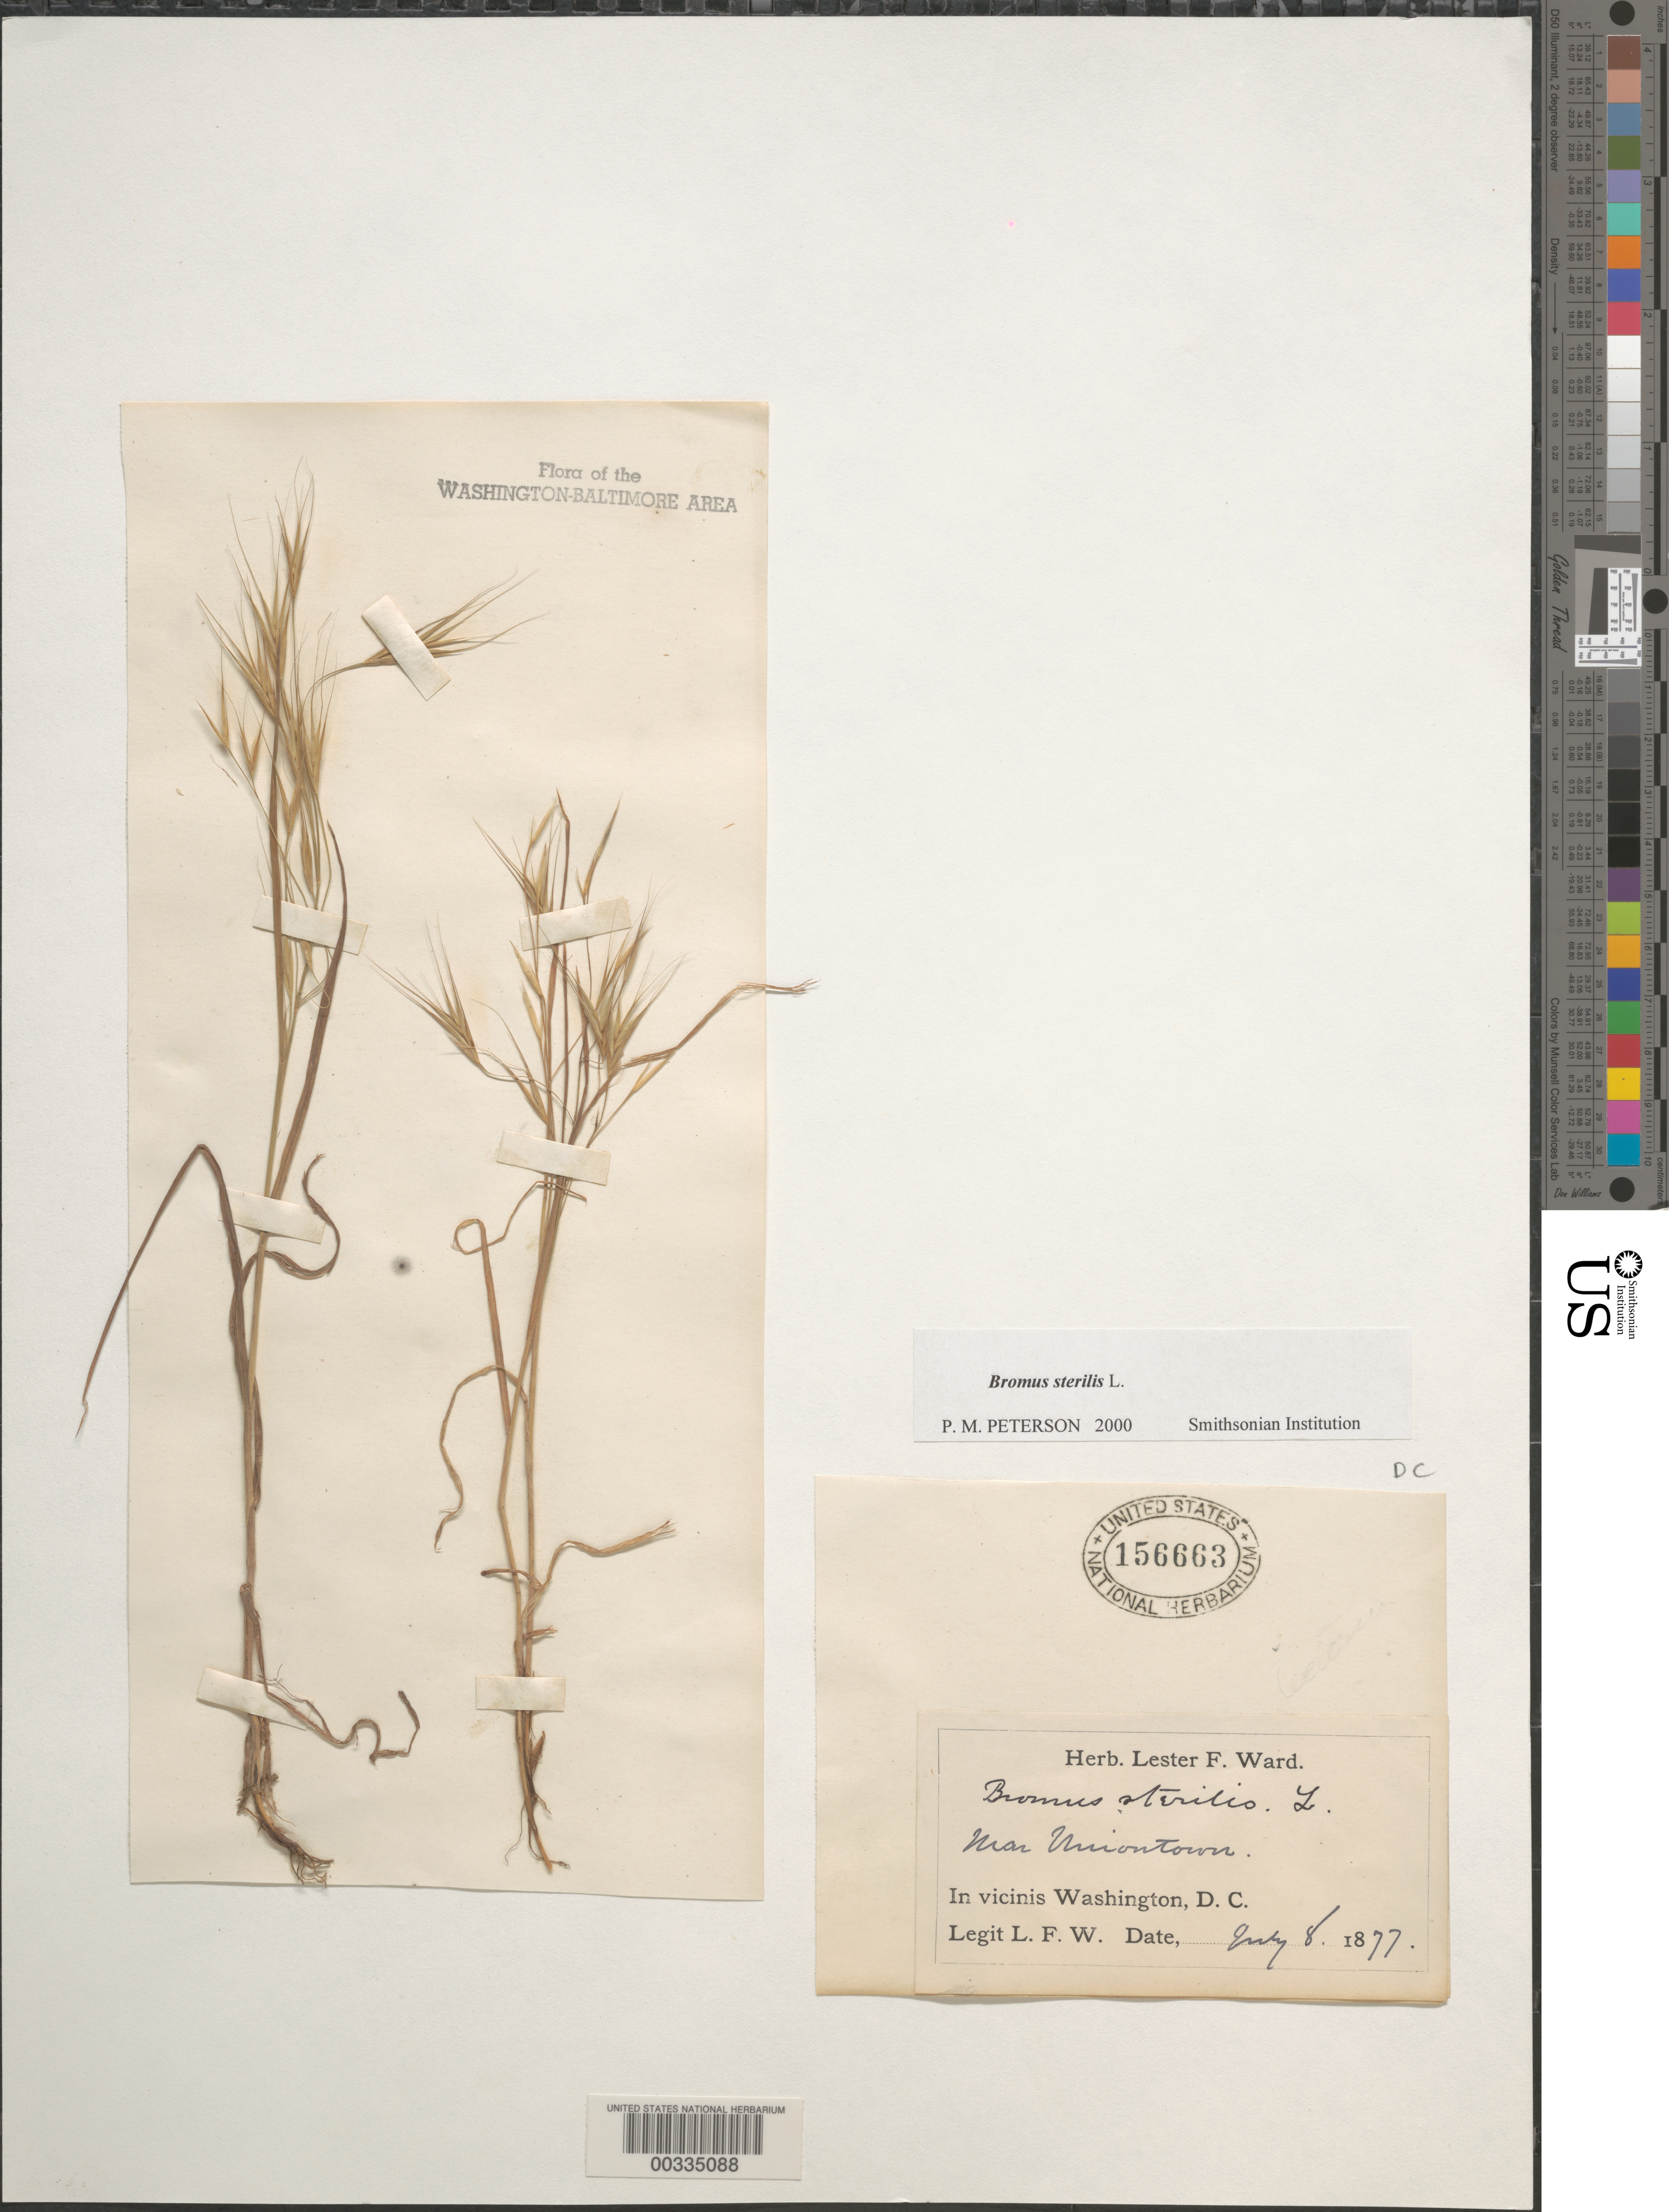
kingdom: Plantae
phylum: Tracheophyta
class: Liliopsida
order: Poales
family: Poaceae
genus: Bromus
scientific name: Bromus sterilis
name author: L.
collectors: L. F. Ward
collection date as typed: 08 Jul 1877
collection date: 1877-07-08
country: United States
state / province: Maryland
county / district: Carroll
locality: Uniontown vicinity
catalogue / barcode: US 156663